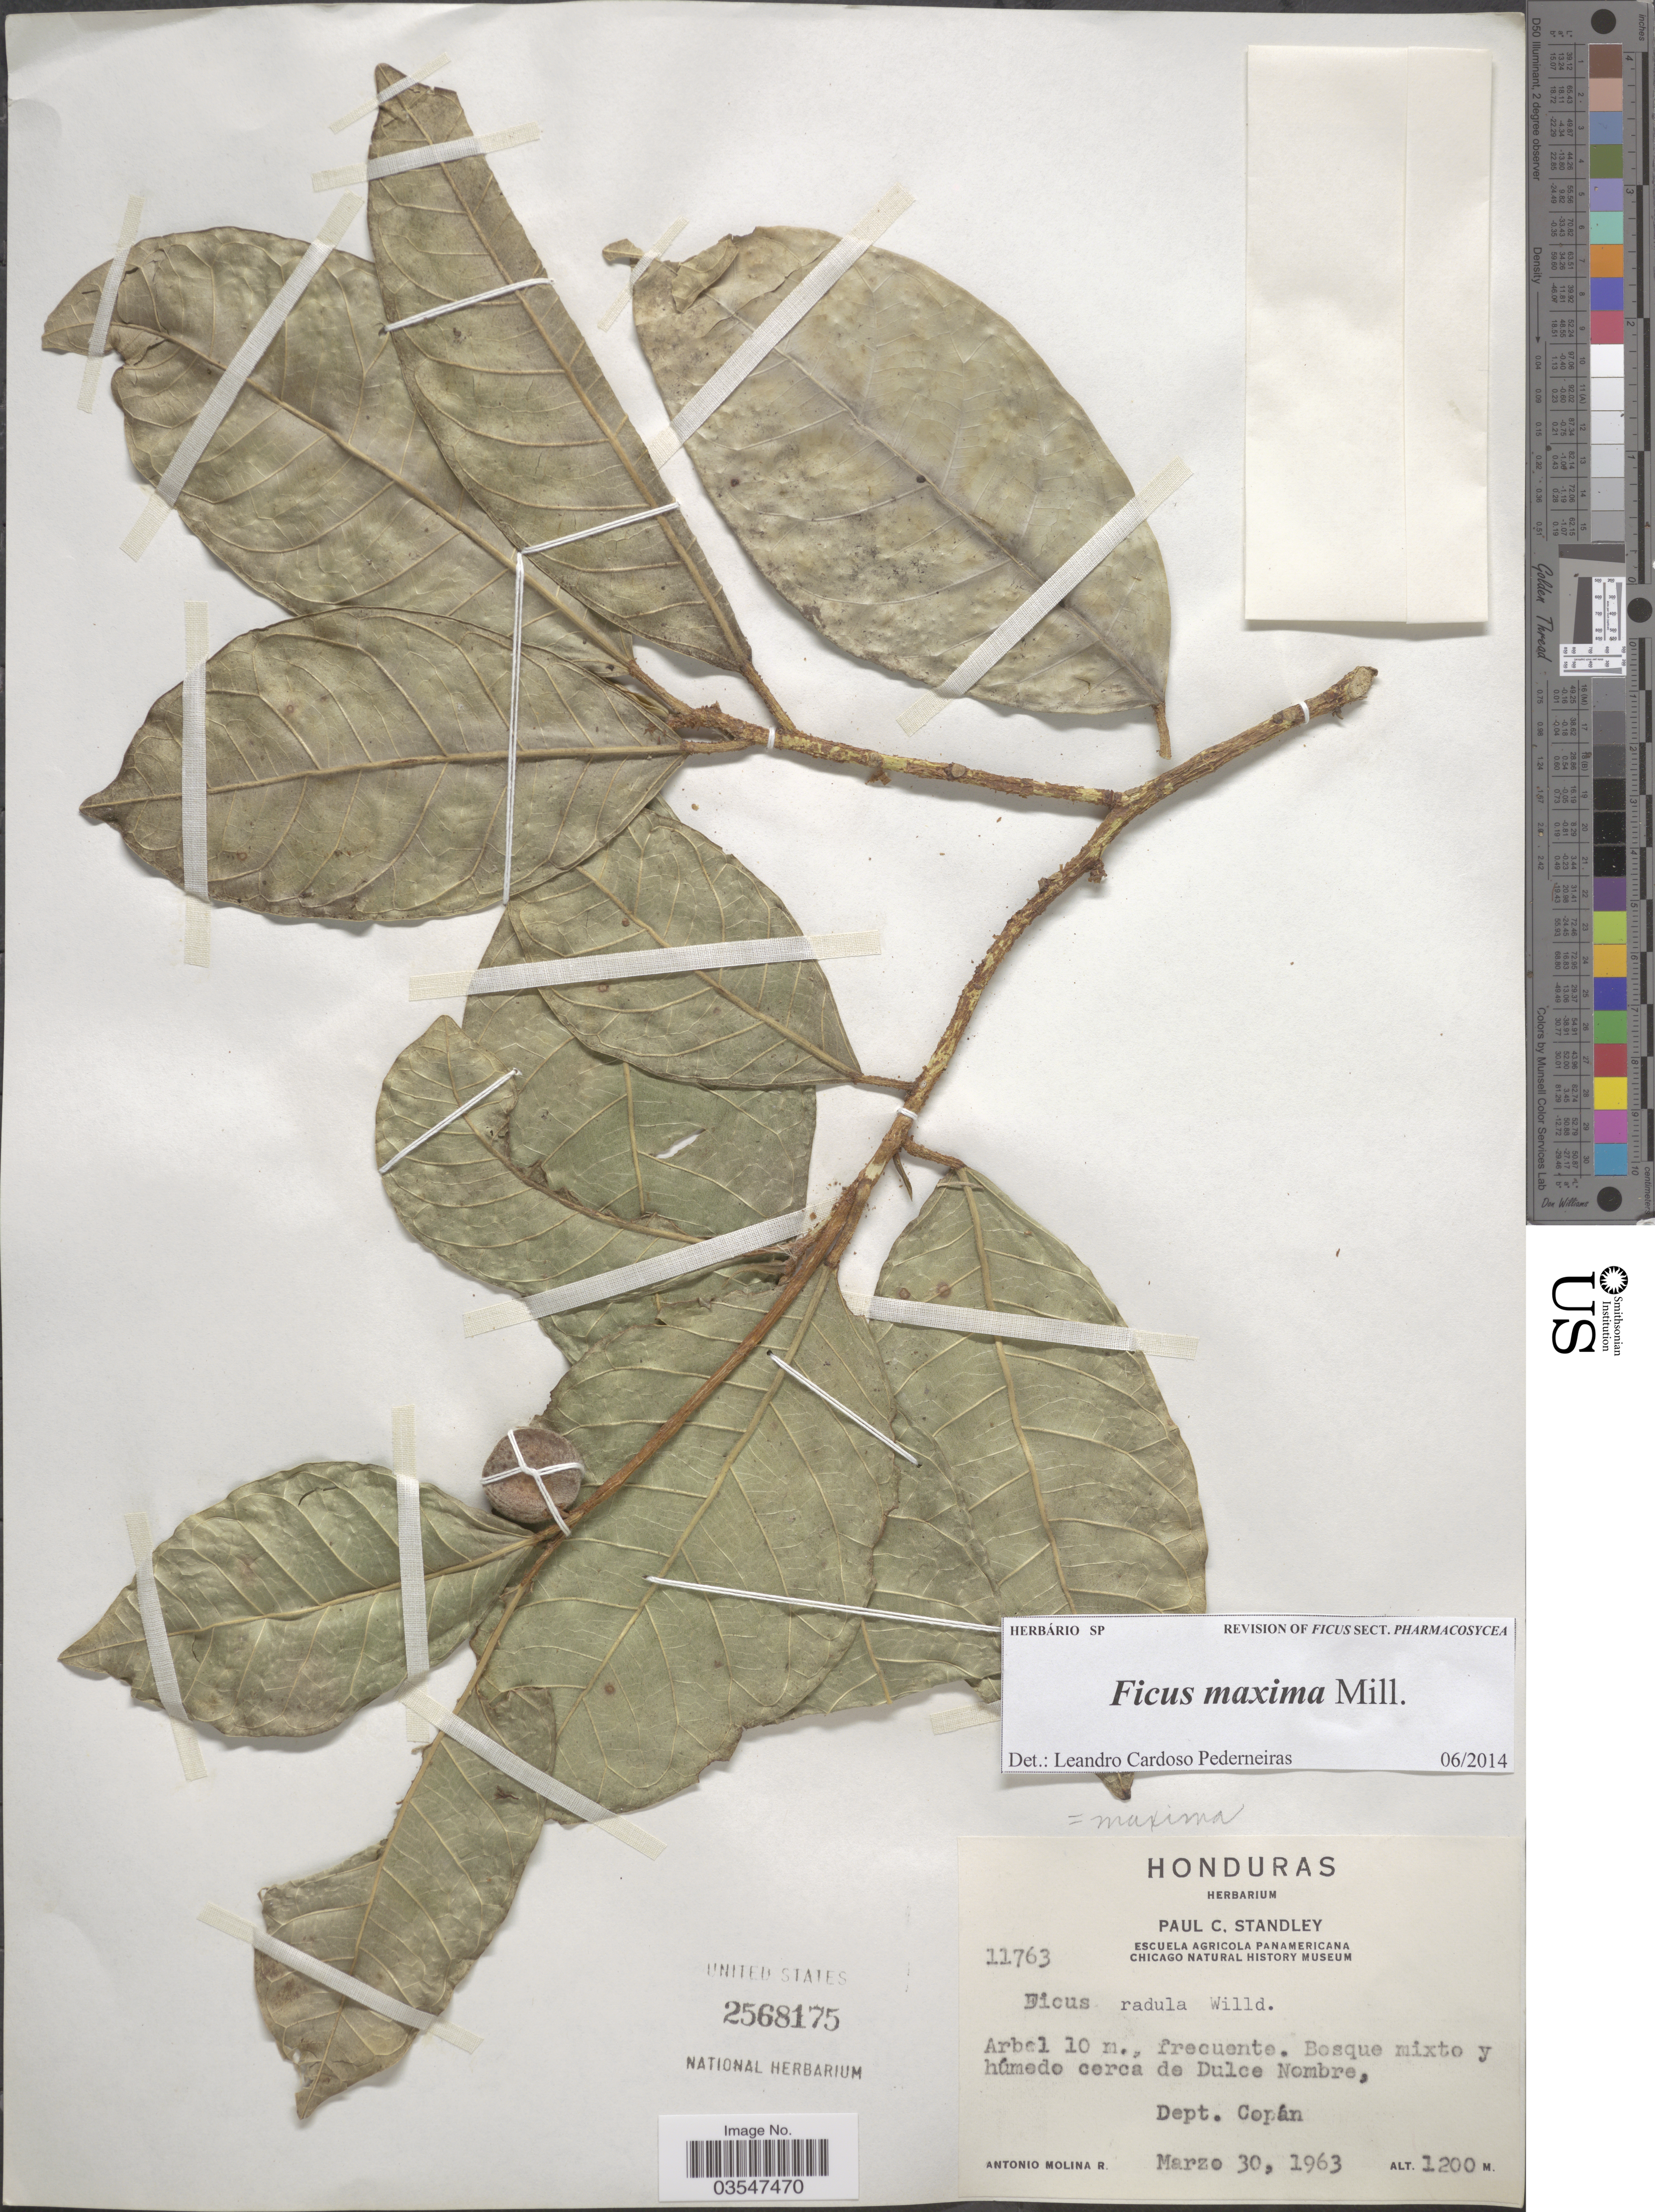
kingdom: Plantae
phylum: Tracheophyta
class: Magnoliopsida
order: Rosales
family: Moraceae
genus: Ficus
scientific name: Ficus maxima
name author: Mill.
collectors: A. Molina R.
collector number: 11763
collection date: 1963-03-30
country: Honduras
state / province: Copan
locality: Bosque mixto y húmedo cerca de Dulce Nombre, Dept. Copán.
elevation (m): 1200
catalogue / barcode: US 268175